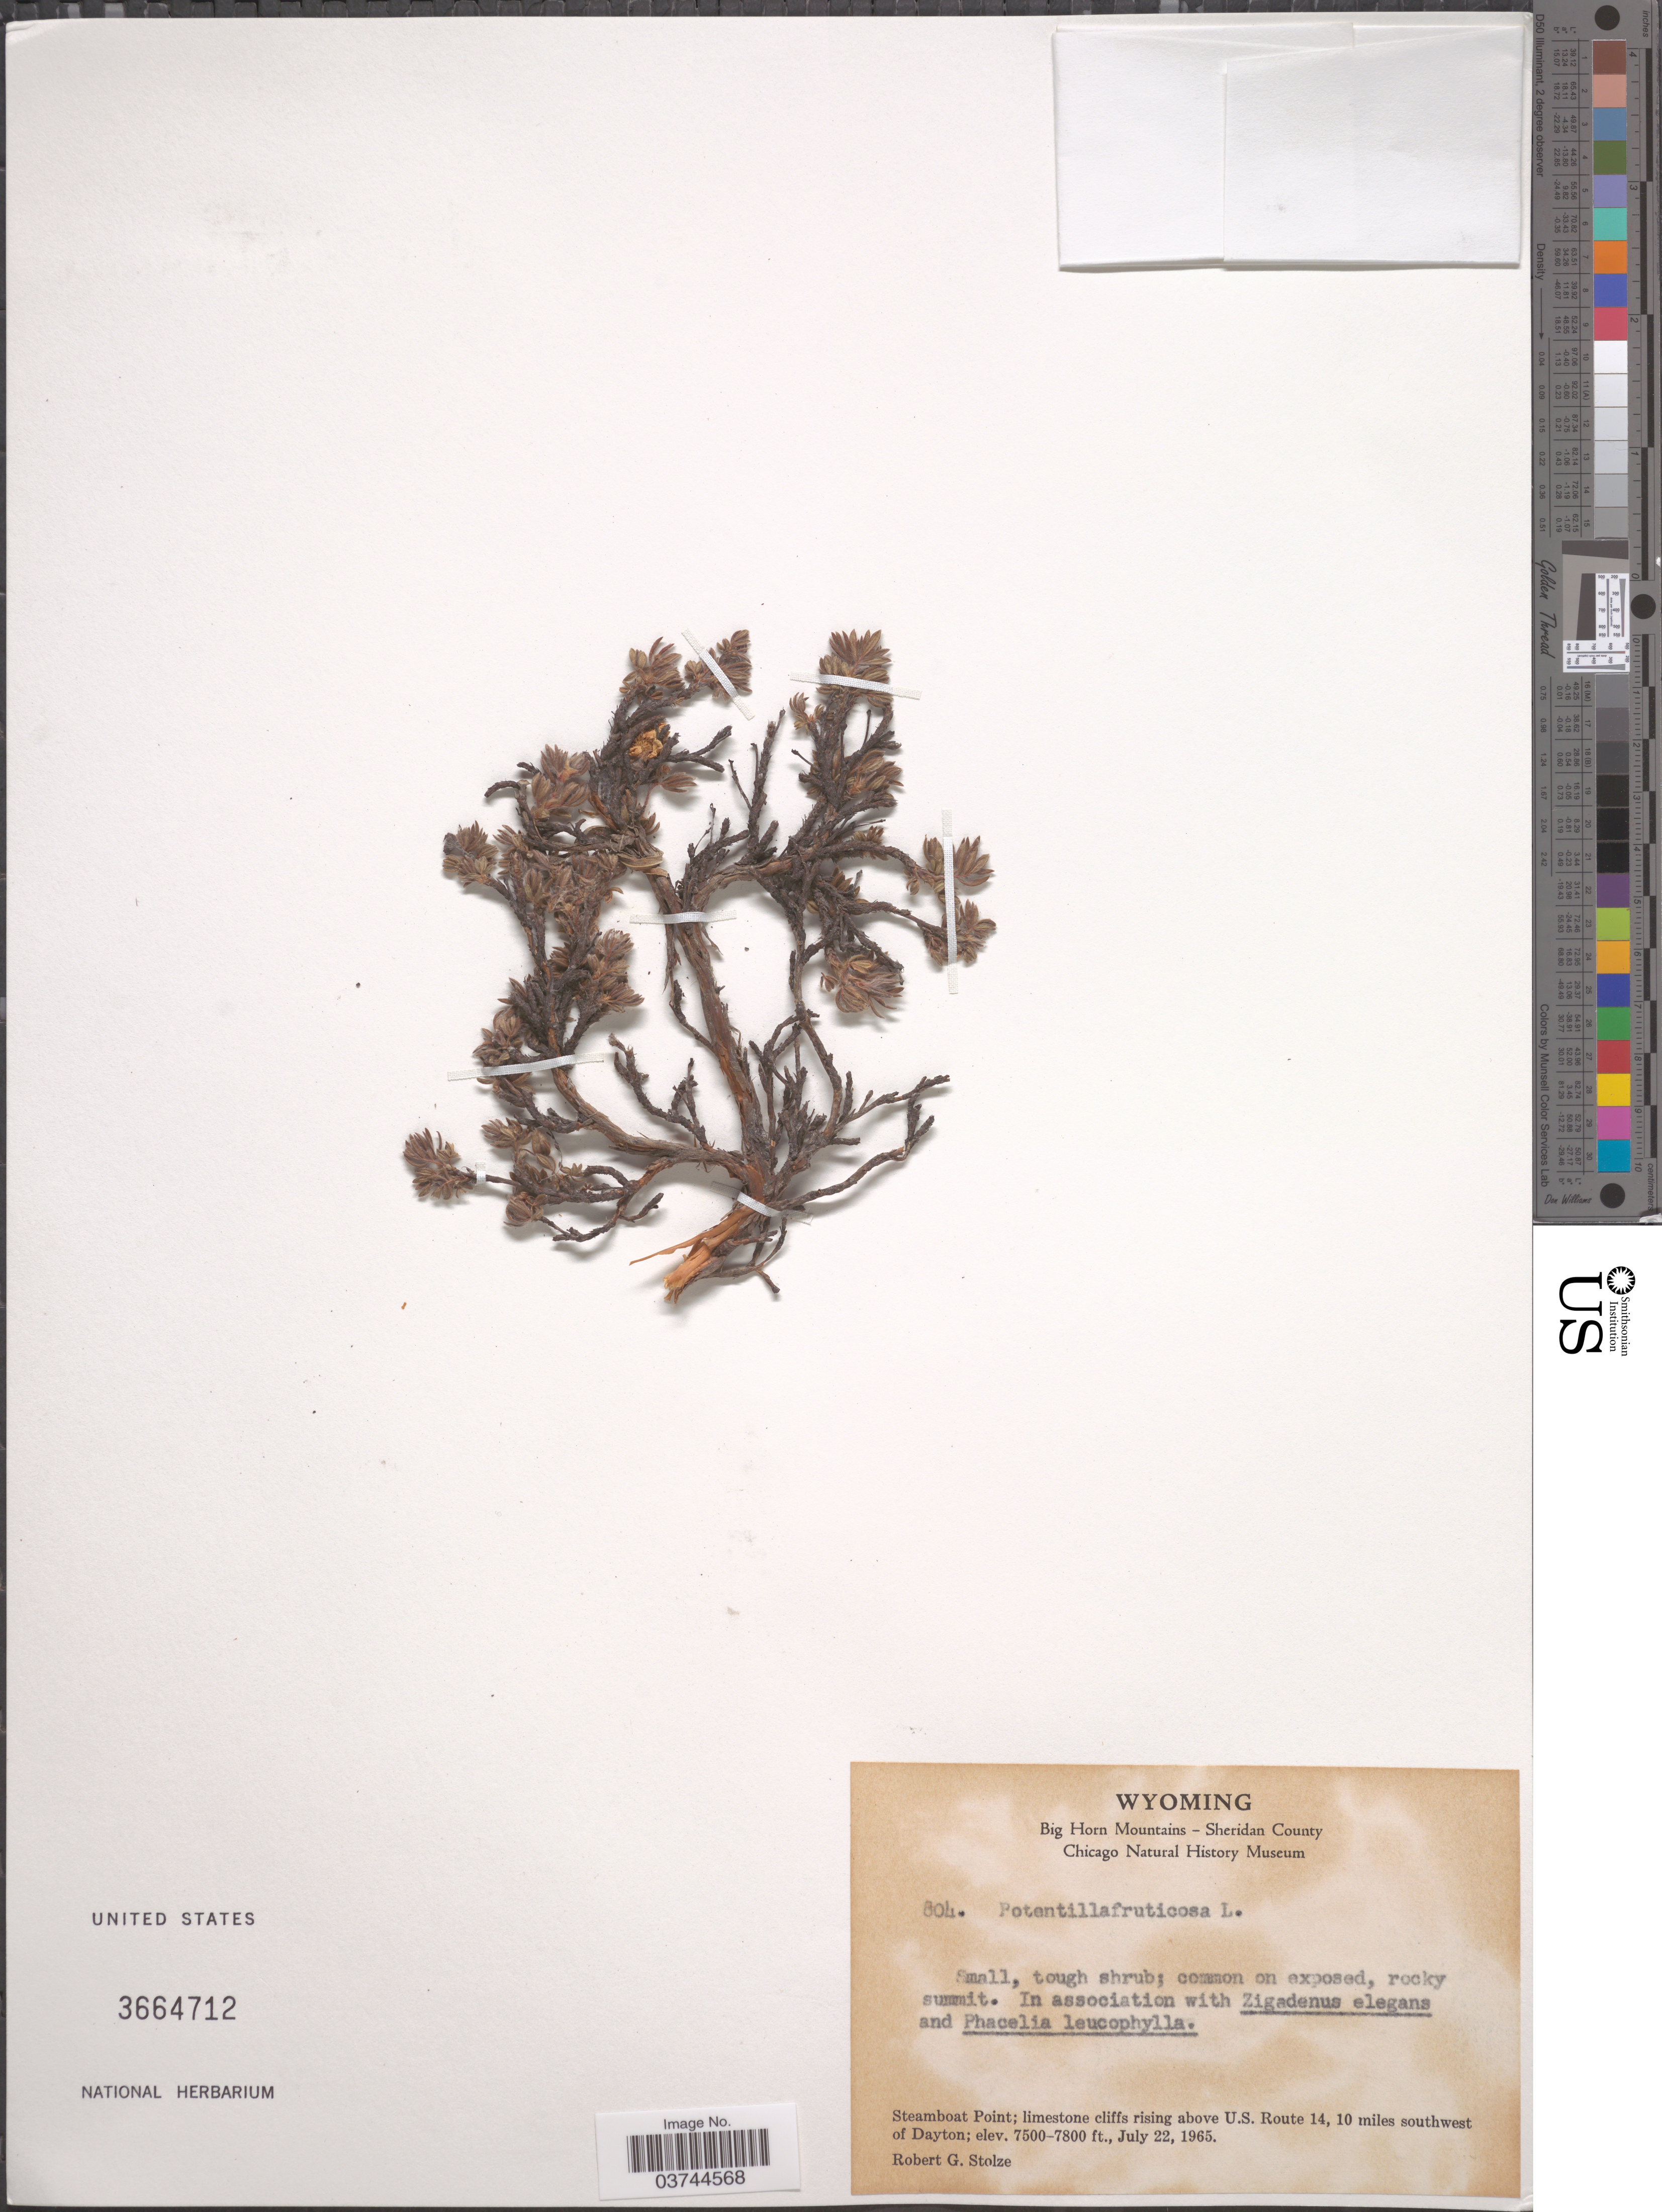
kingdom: Plantae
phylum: Tracheophyta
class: Magnoliopsida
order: Rosales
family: Rosaceae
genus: Dasiphora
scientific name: Dasiphora fruticosa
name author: (L.) Rydb.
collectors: R. G. Stolze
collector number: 804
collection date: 1965-07-22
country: United States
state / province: Wyoming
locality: Big Horn Mountains- Sheridan County. Steamboat Point; limestone cliffs rising above U.S. Route 14, 10 miles southwest of Dayton.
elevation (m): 2286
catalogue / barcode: US 3664712